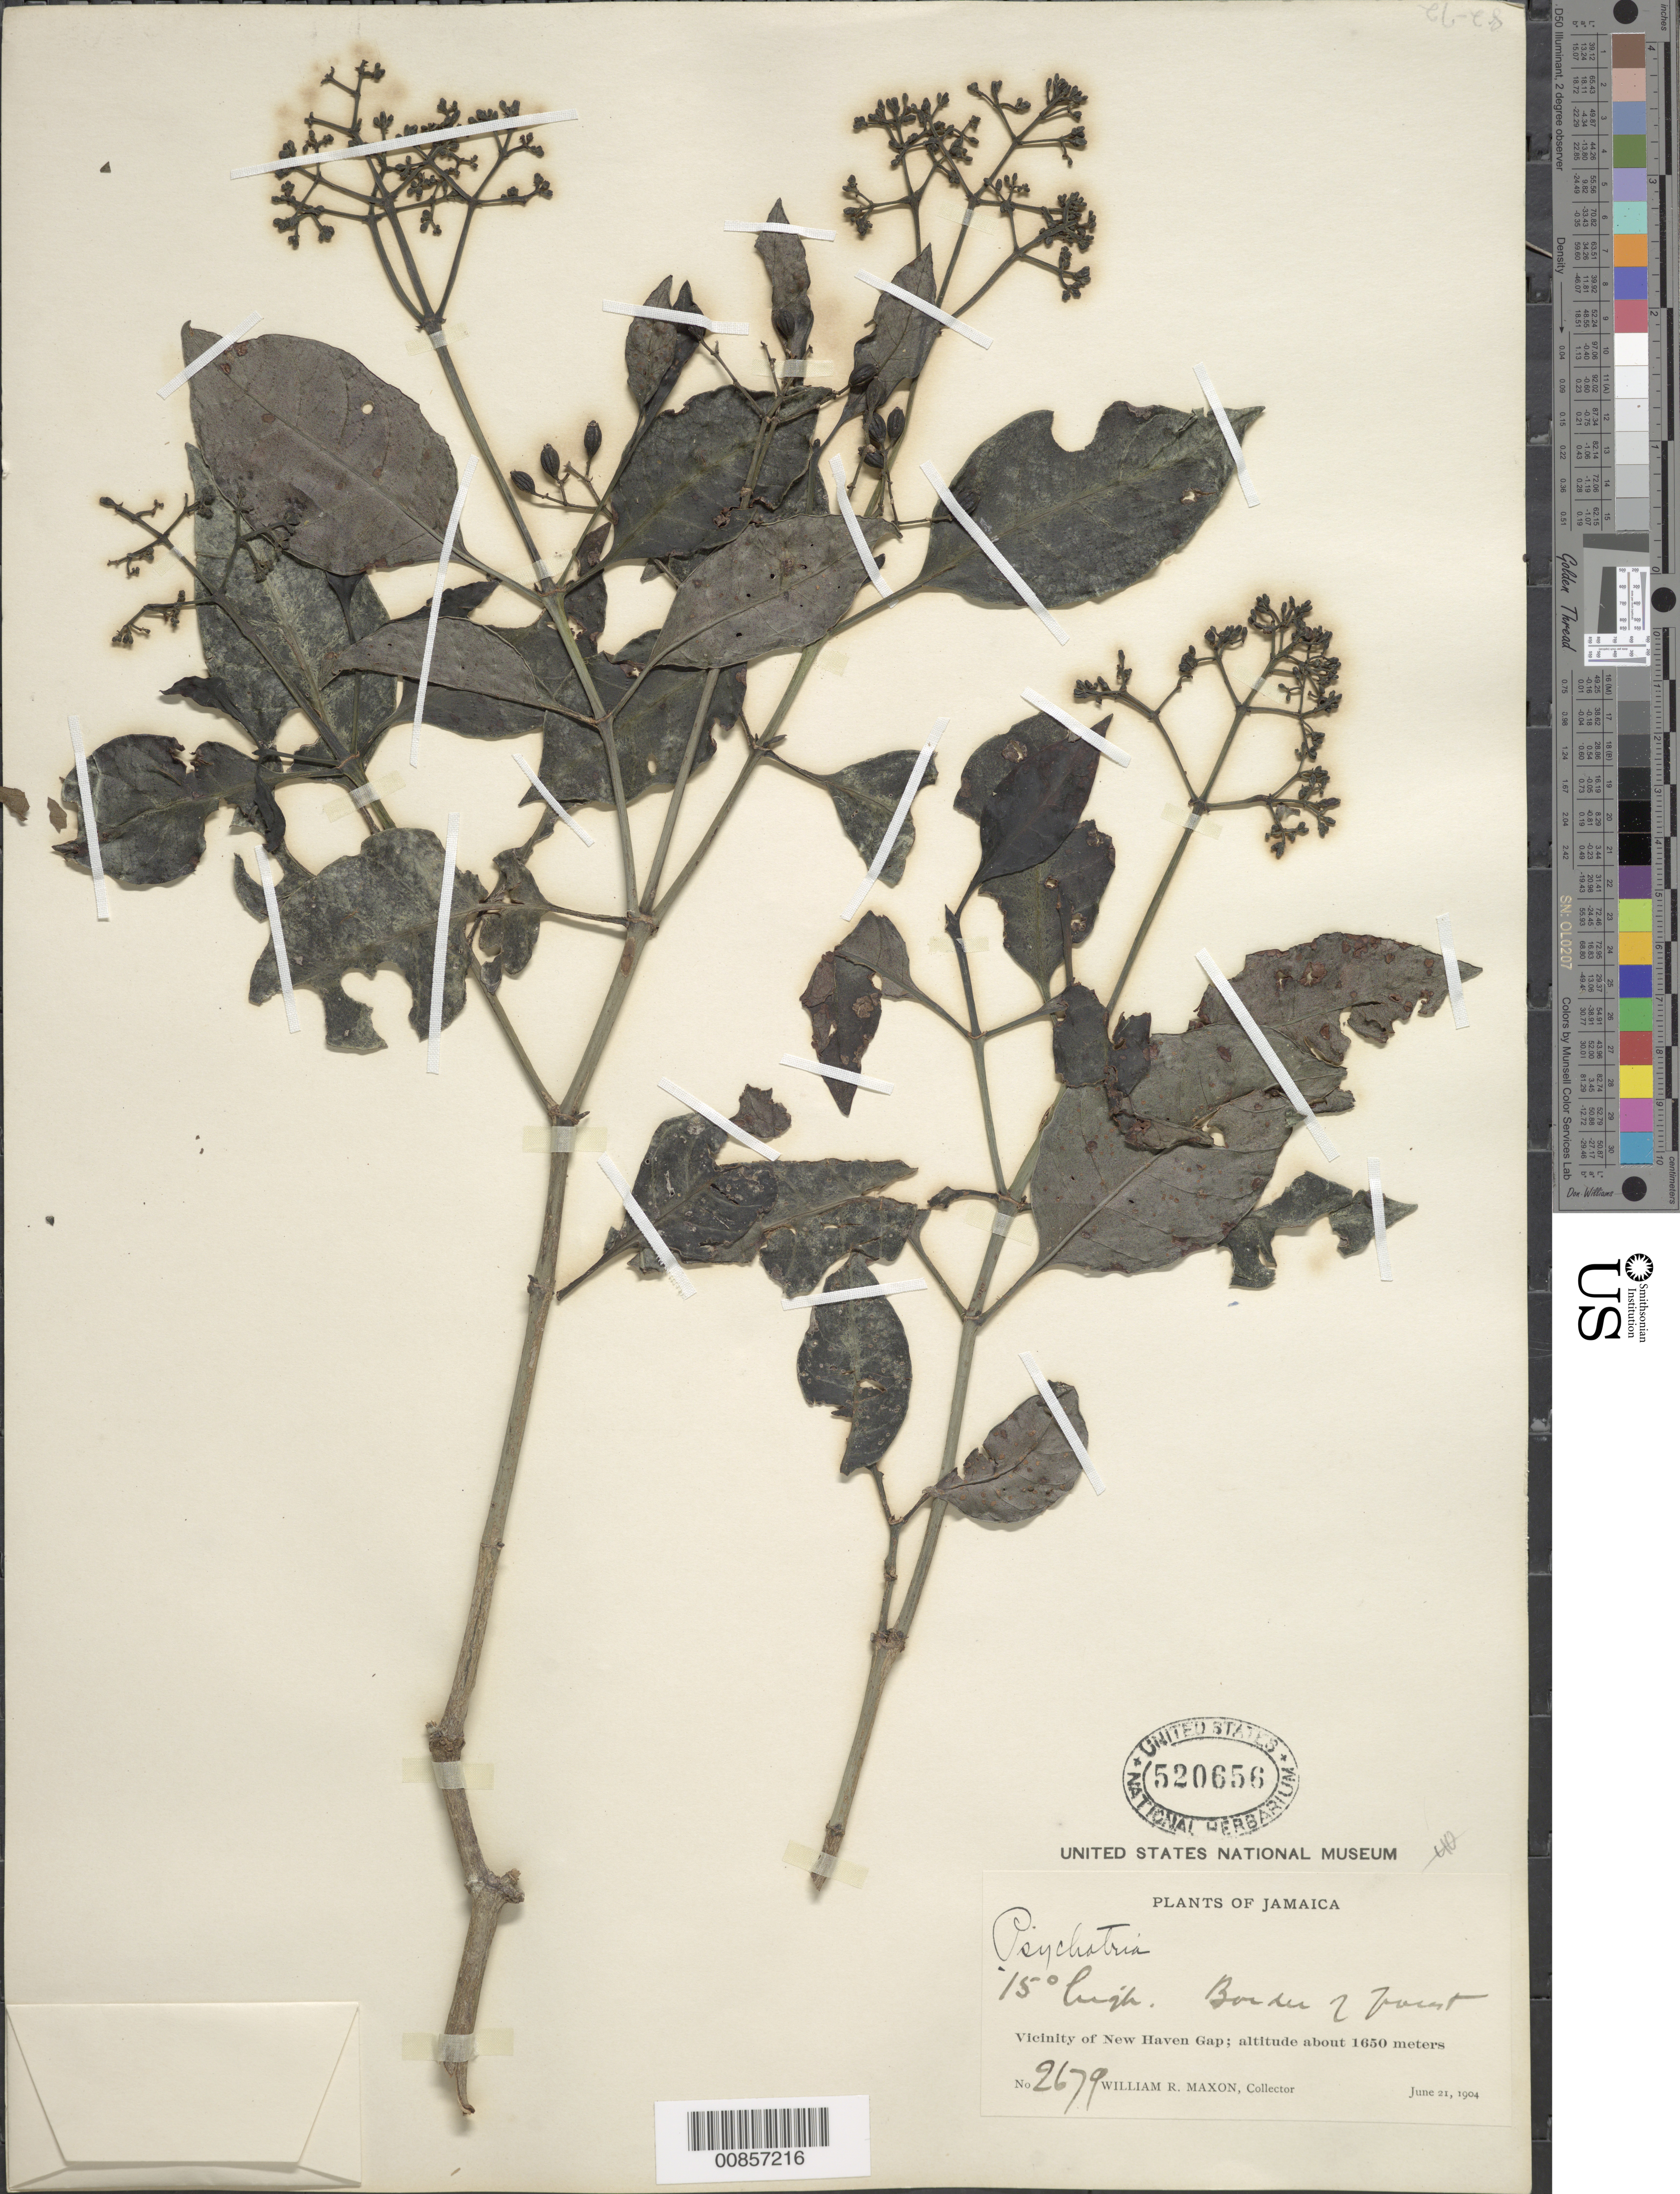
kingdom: Plantae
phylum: Tracheophyta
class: Magnoliopsida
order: Gentianales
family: Rubiaceae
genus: Psychotria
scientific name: Psychotria sp.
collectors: W. R. Maxon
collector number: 2679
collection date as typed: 21 Jun 1904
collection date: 1904-06-21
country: Jamaica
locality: Vicinity of New Haven Gap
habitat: Border of forest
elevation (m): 1650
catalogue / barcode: US 520656